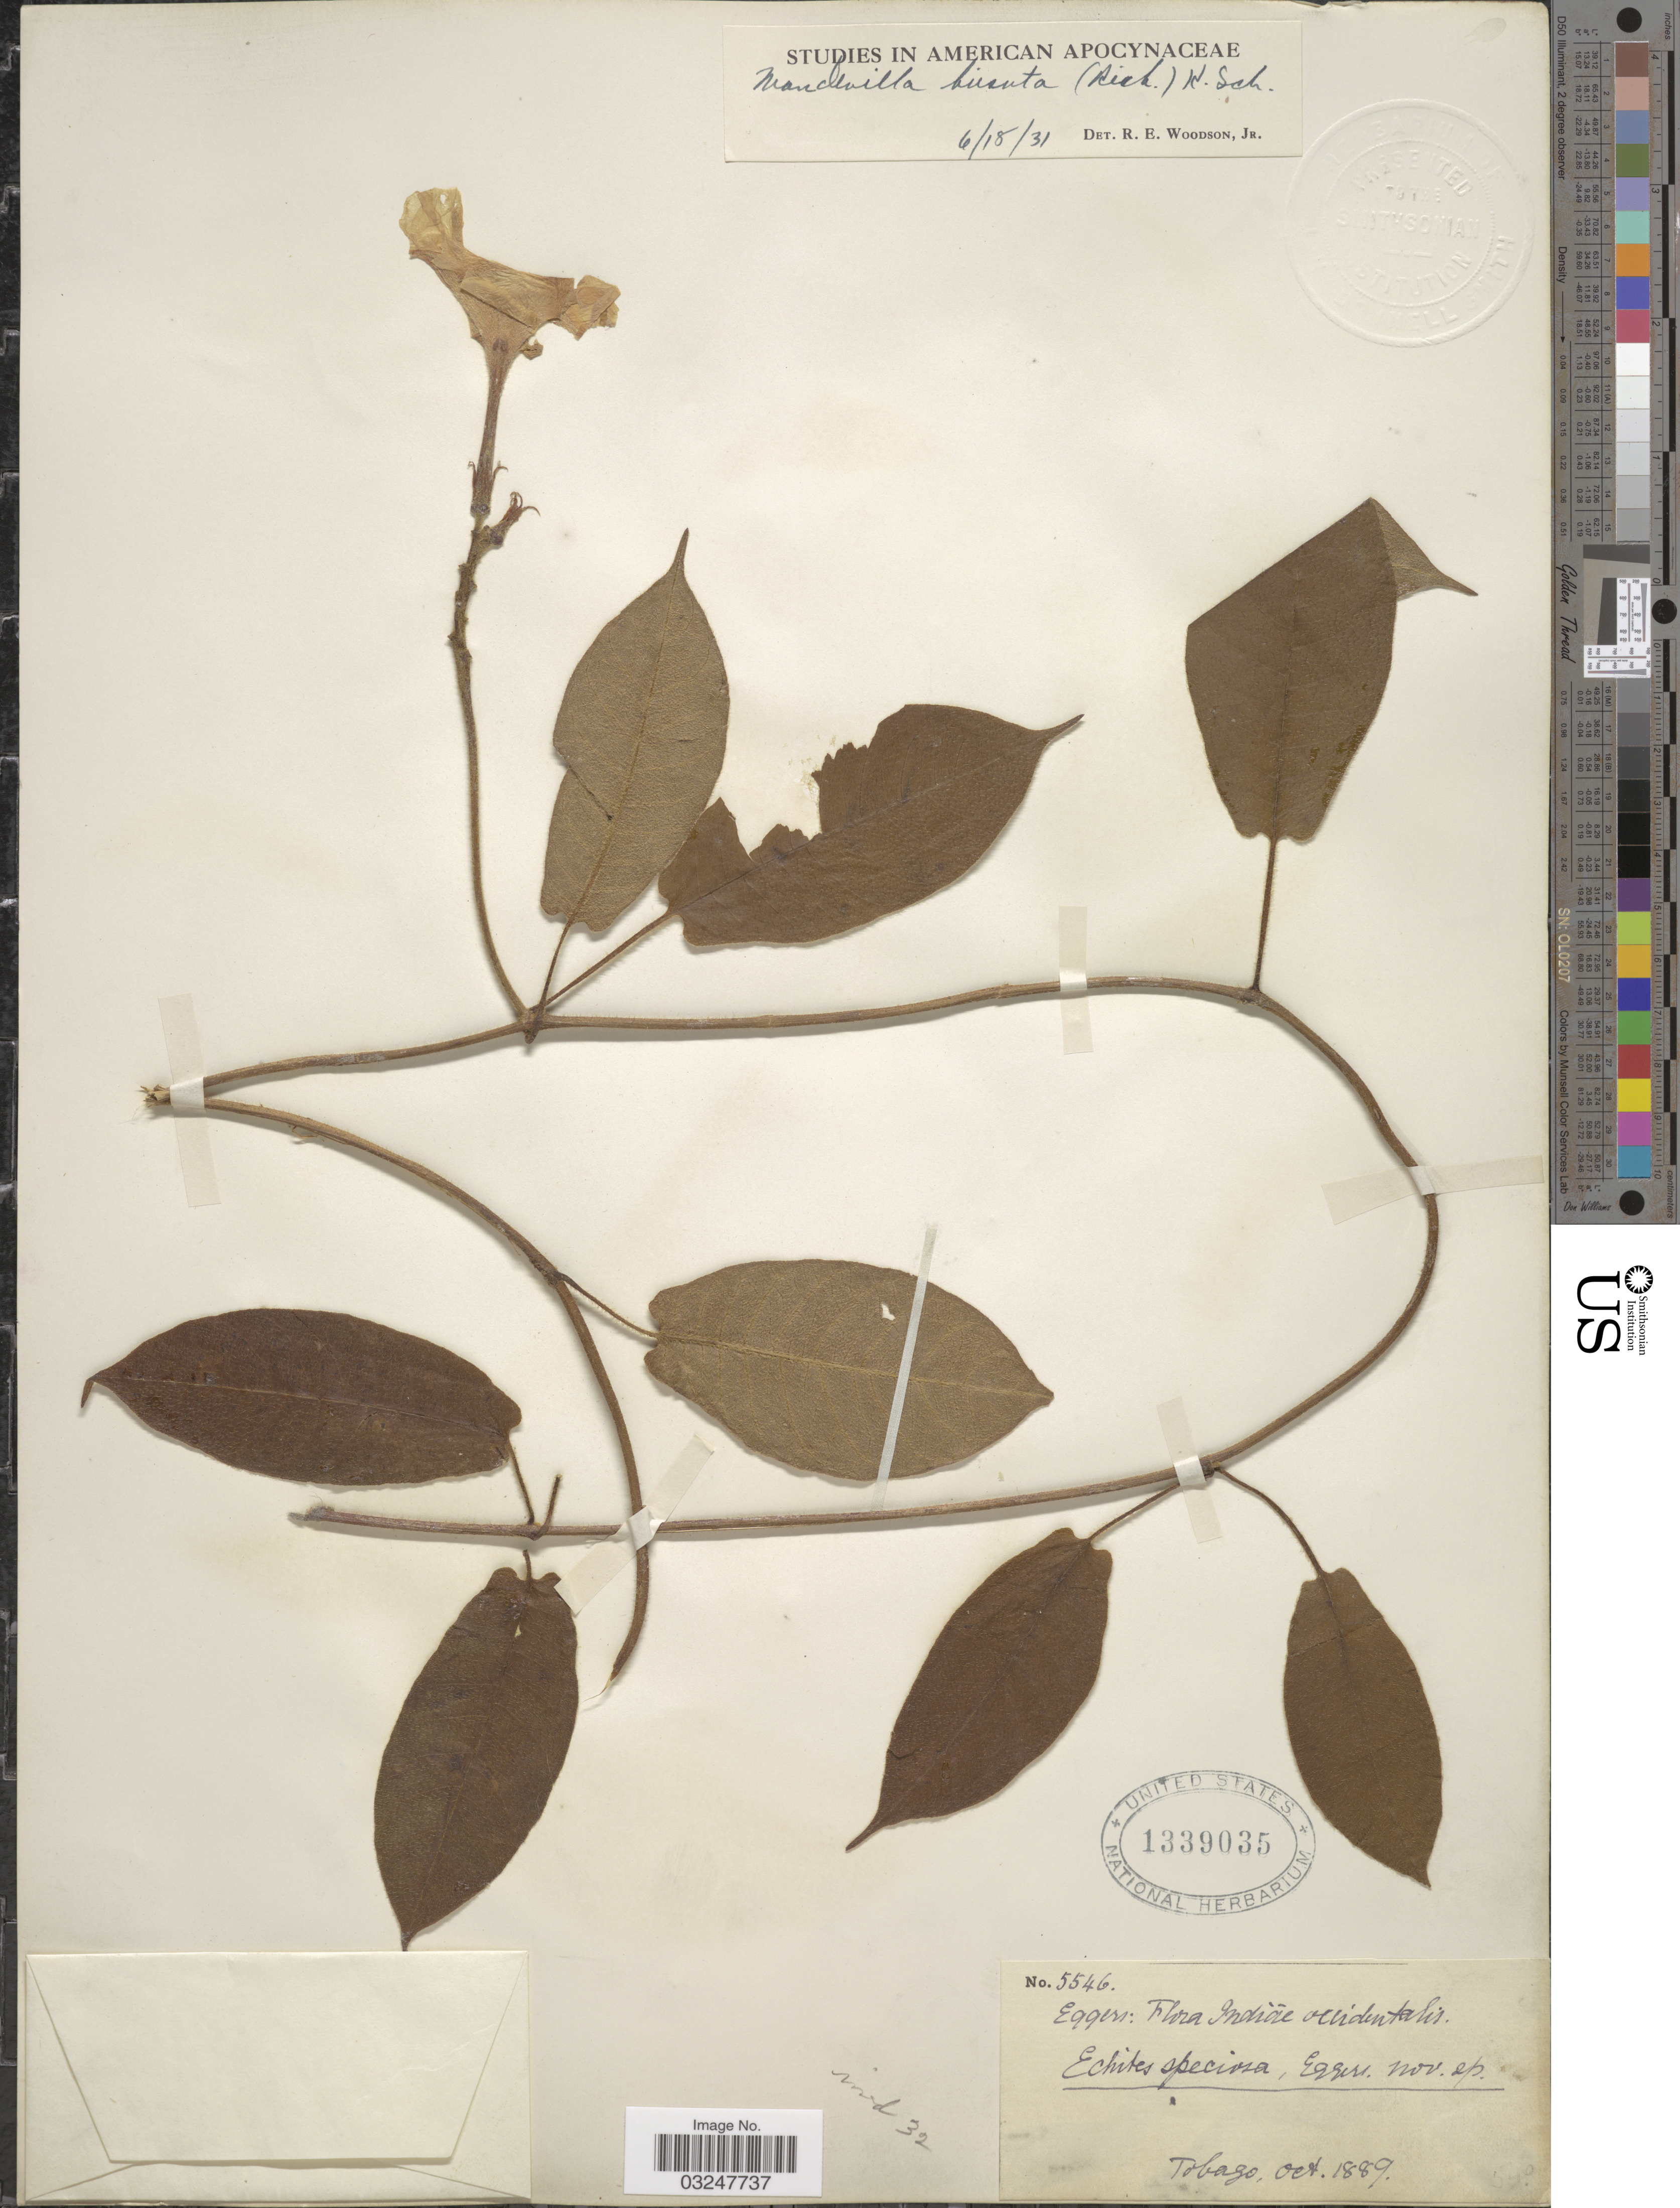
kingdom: Plantae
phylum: Tracheophyta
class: Magnoliopsida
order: Gentianales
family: Apocynaceae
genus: Mandevilla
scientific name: Mandevilla hirsuta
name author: (Rich.) K. Schum.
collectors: -. Eggers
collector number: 5546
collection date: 1889-10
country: Trinidad and Tobago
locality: Indiae occidentalis, Tobago.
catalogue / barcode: US 1339035